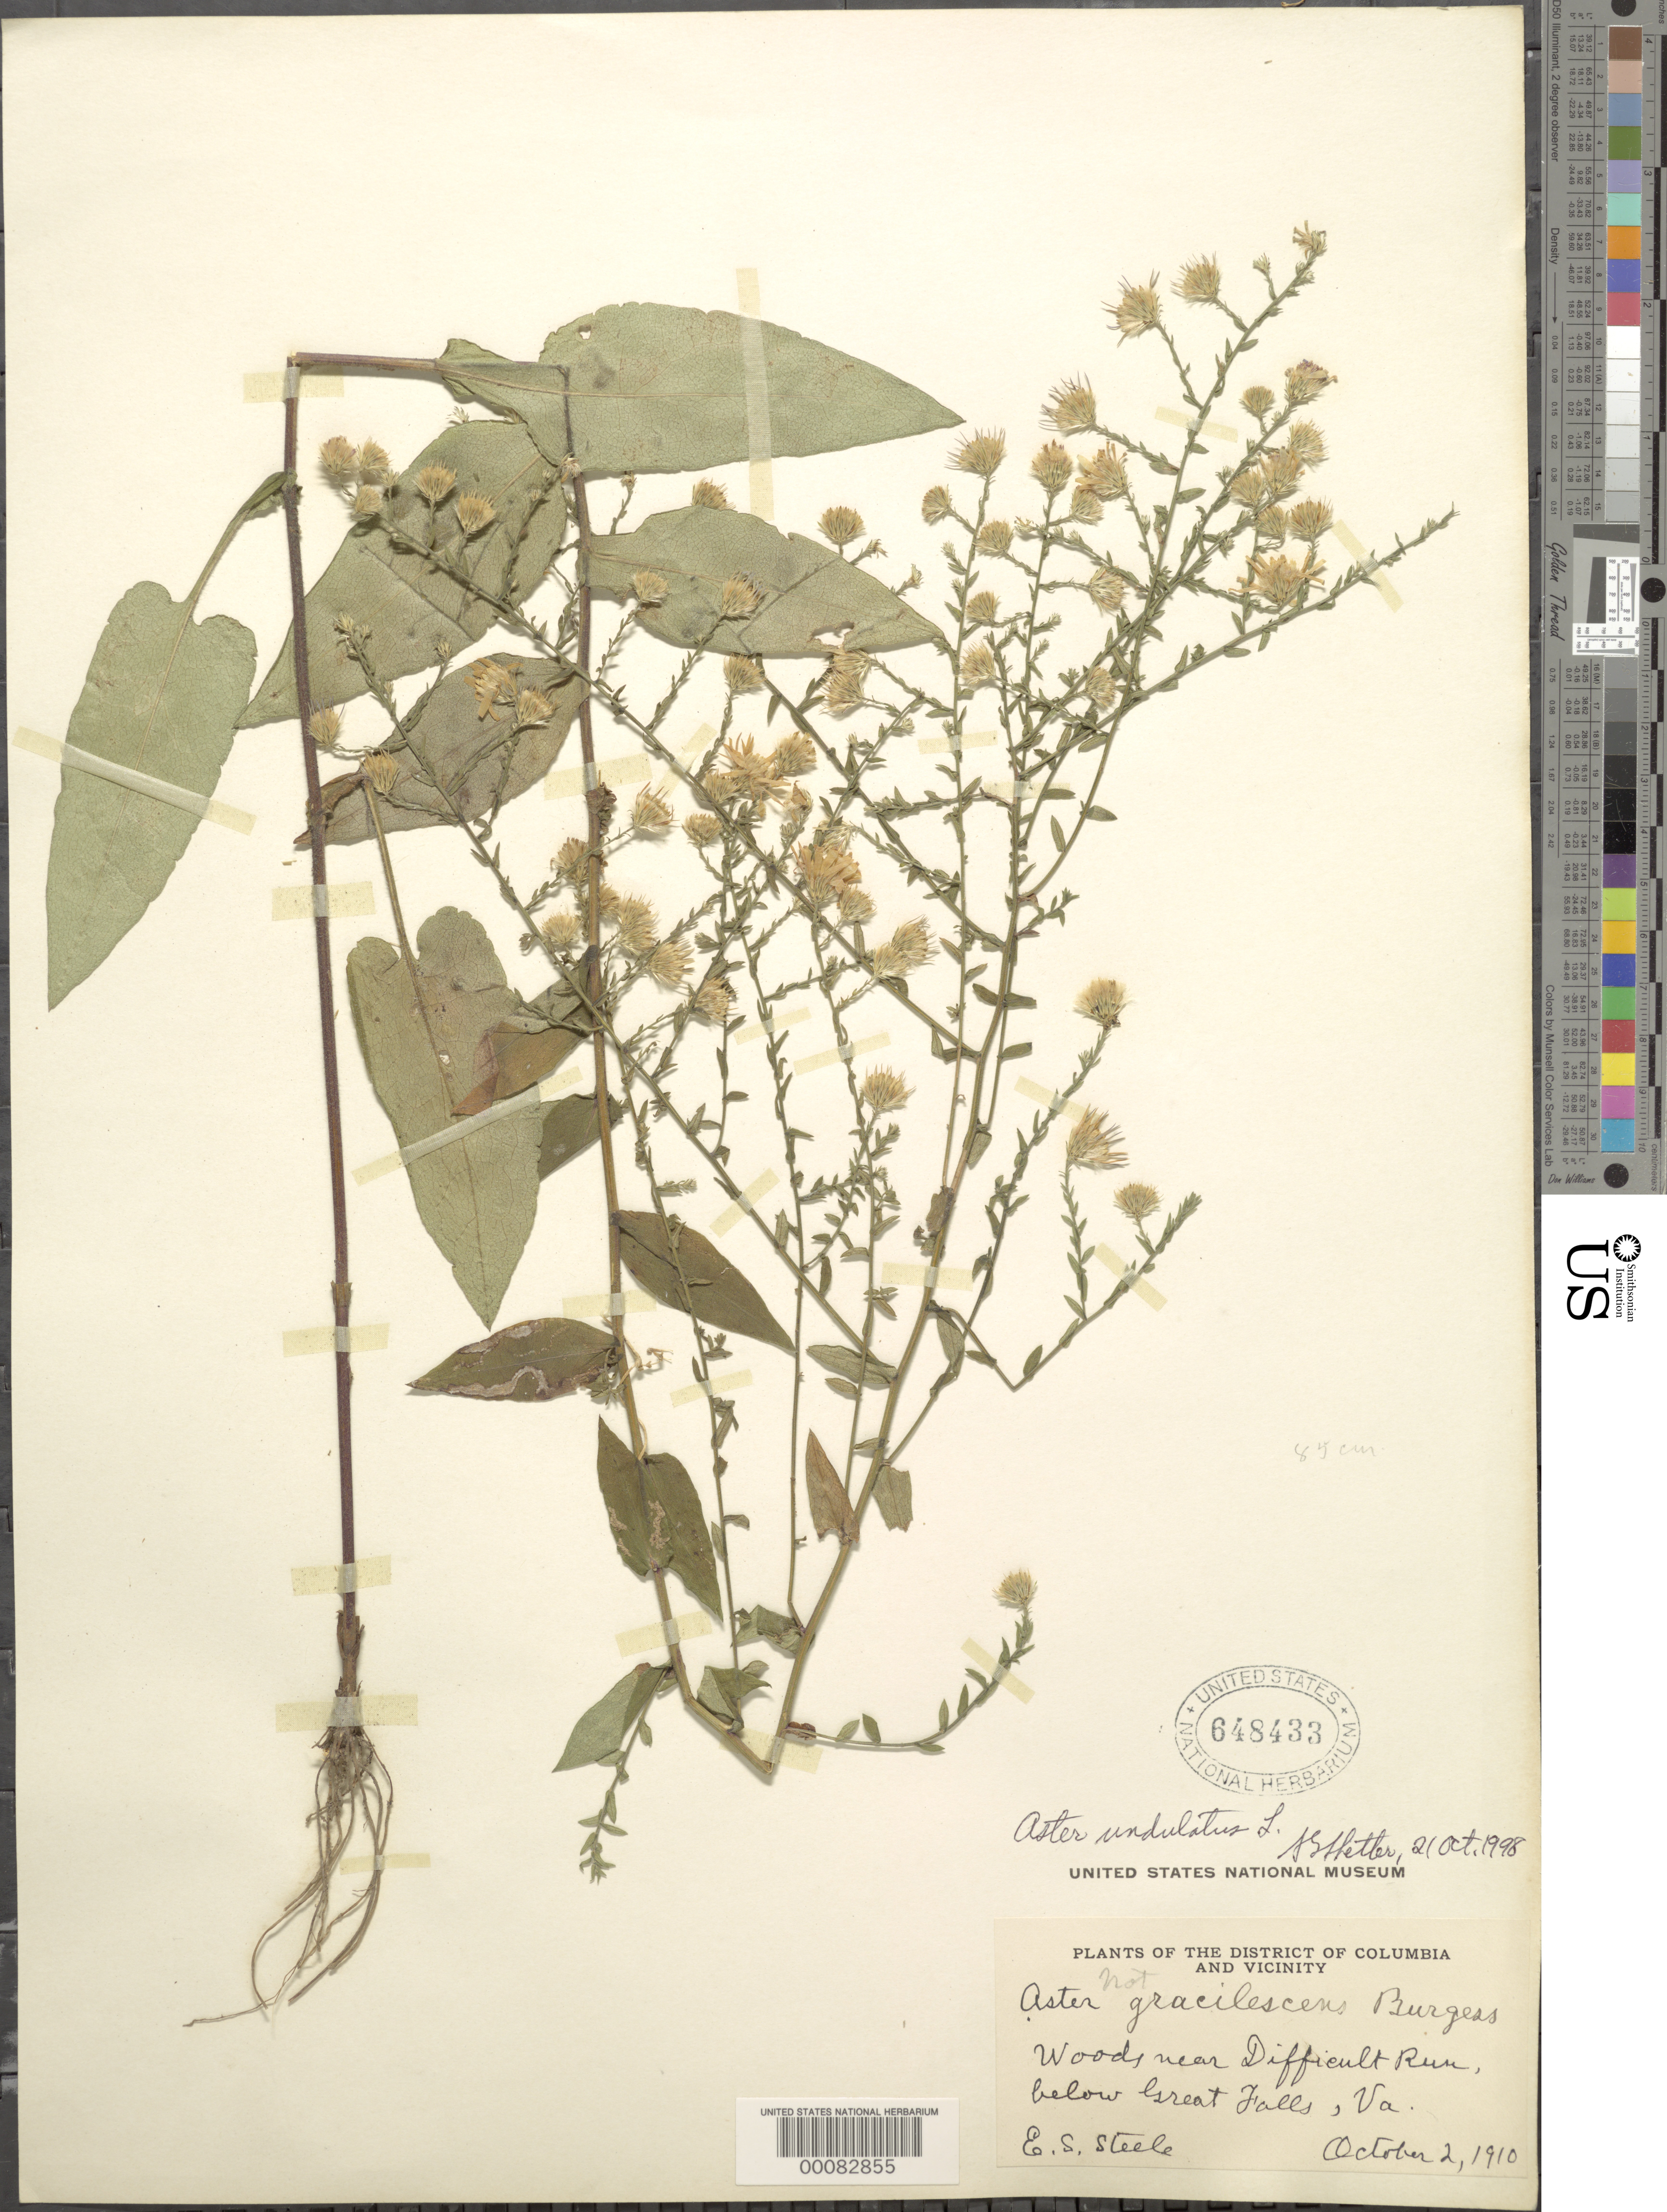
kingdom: Plantae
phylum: Tracheophyta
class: Magnoliopsida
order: Asterales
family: Asteraceae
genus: Symphyotrichum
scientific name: Symphyotrichum undulatum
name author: (L.) G.L. Nesom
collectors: E. Steele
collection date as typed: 02 Oct 1910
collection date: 1910-10-02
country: United States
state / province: Virginia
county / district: Fairfax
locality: Near Difficult Run C. & O. Canal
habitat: Woods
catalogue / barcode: US 648433